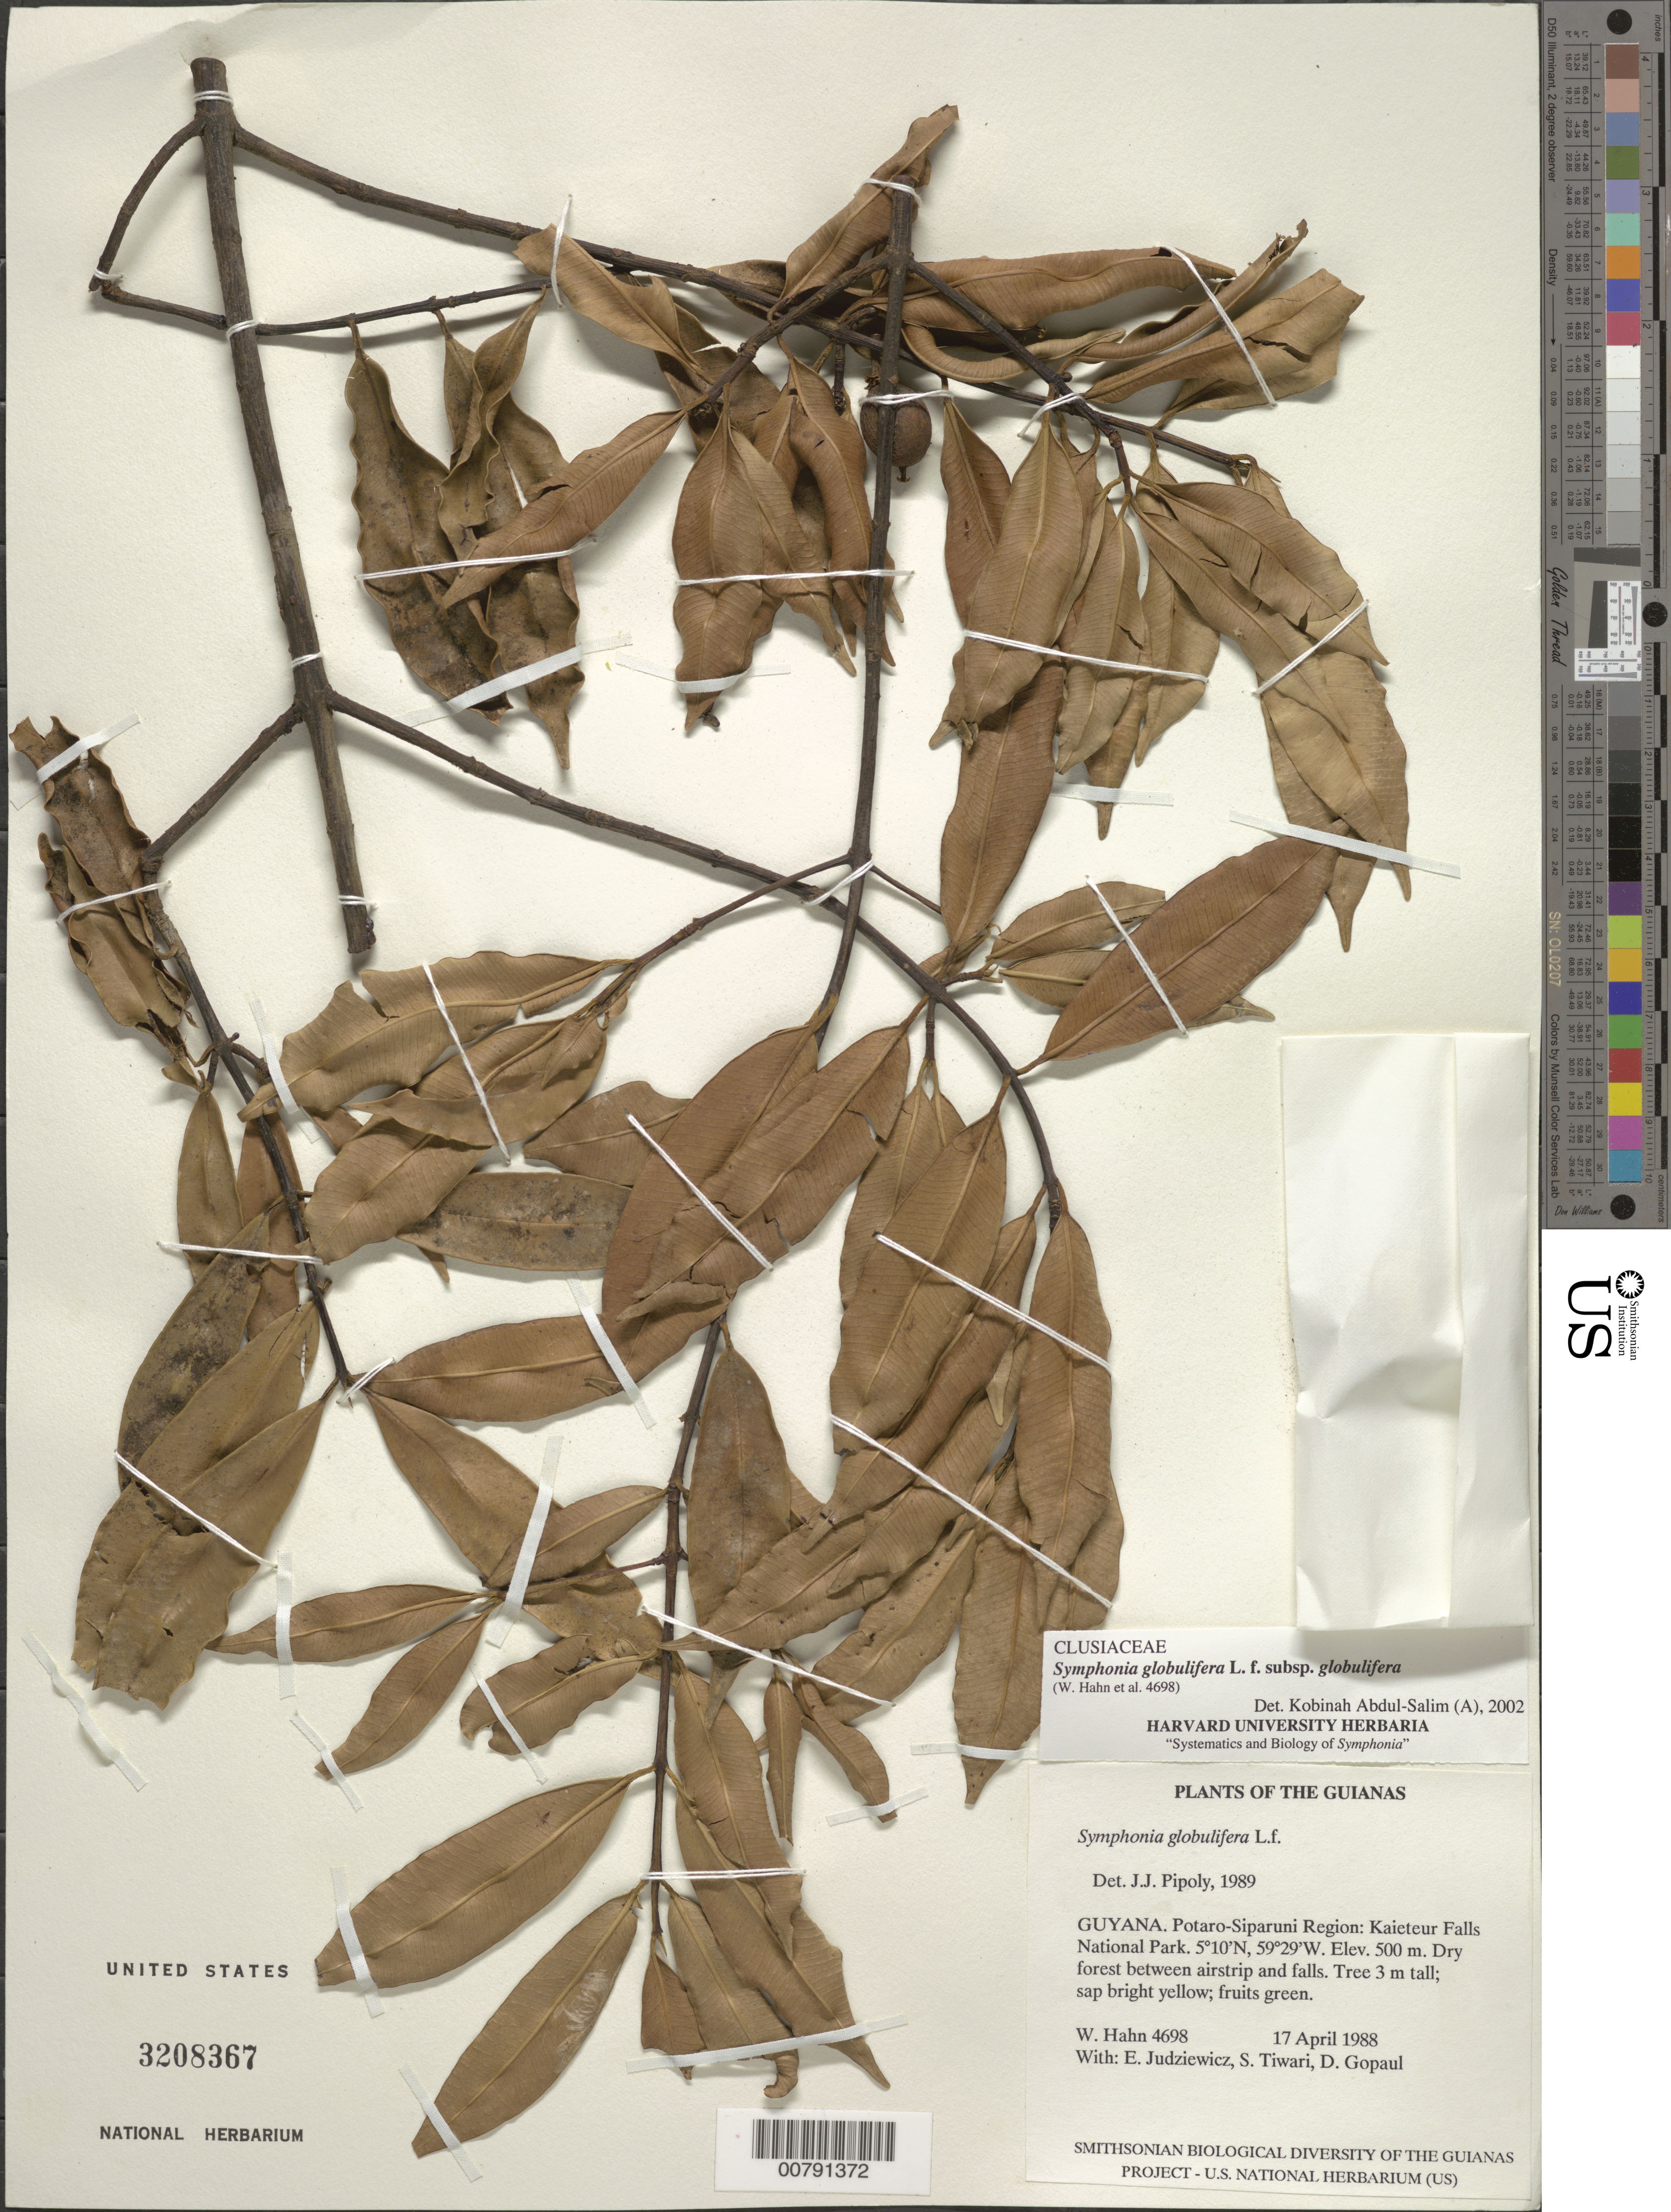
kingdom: Plantae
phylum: Tracheophyta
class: Magnoliopsida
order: Malpighiales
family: Clusiaceae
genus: Symphonia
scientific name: Symphonia globulifera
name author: L. f.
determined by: Pipoly, J. J., III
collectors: W. Hahn, E. J. Judziewicz, S. Tiwari & D. Gopaul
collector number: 4698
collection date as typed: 17 April 1988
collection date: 1988-04-17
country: Guyana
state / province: Potaro-Siparuni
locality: Kaieteur Falls National Park. Between airstrip and falls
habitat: Dry forest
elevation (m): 500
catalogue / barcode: US 3208367